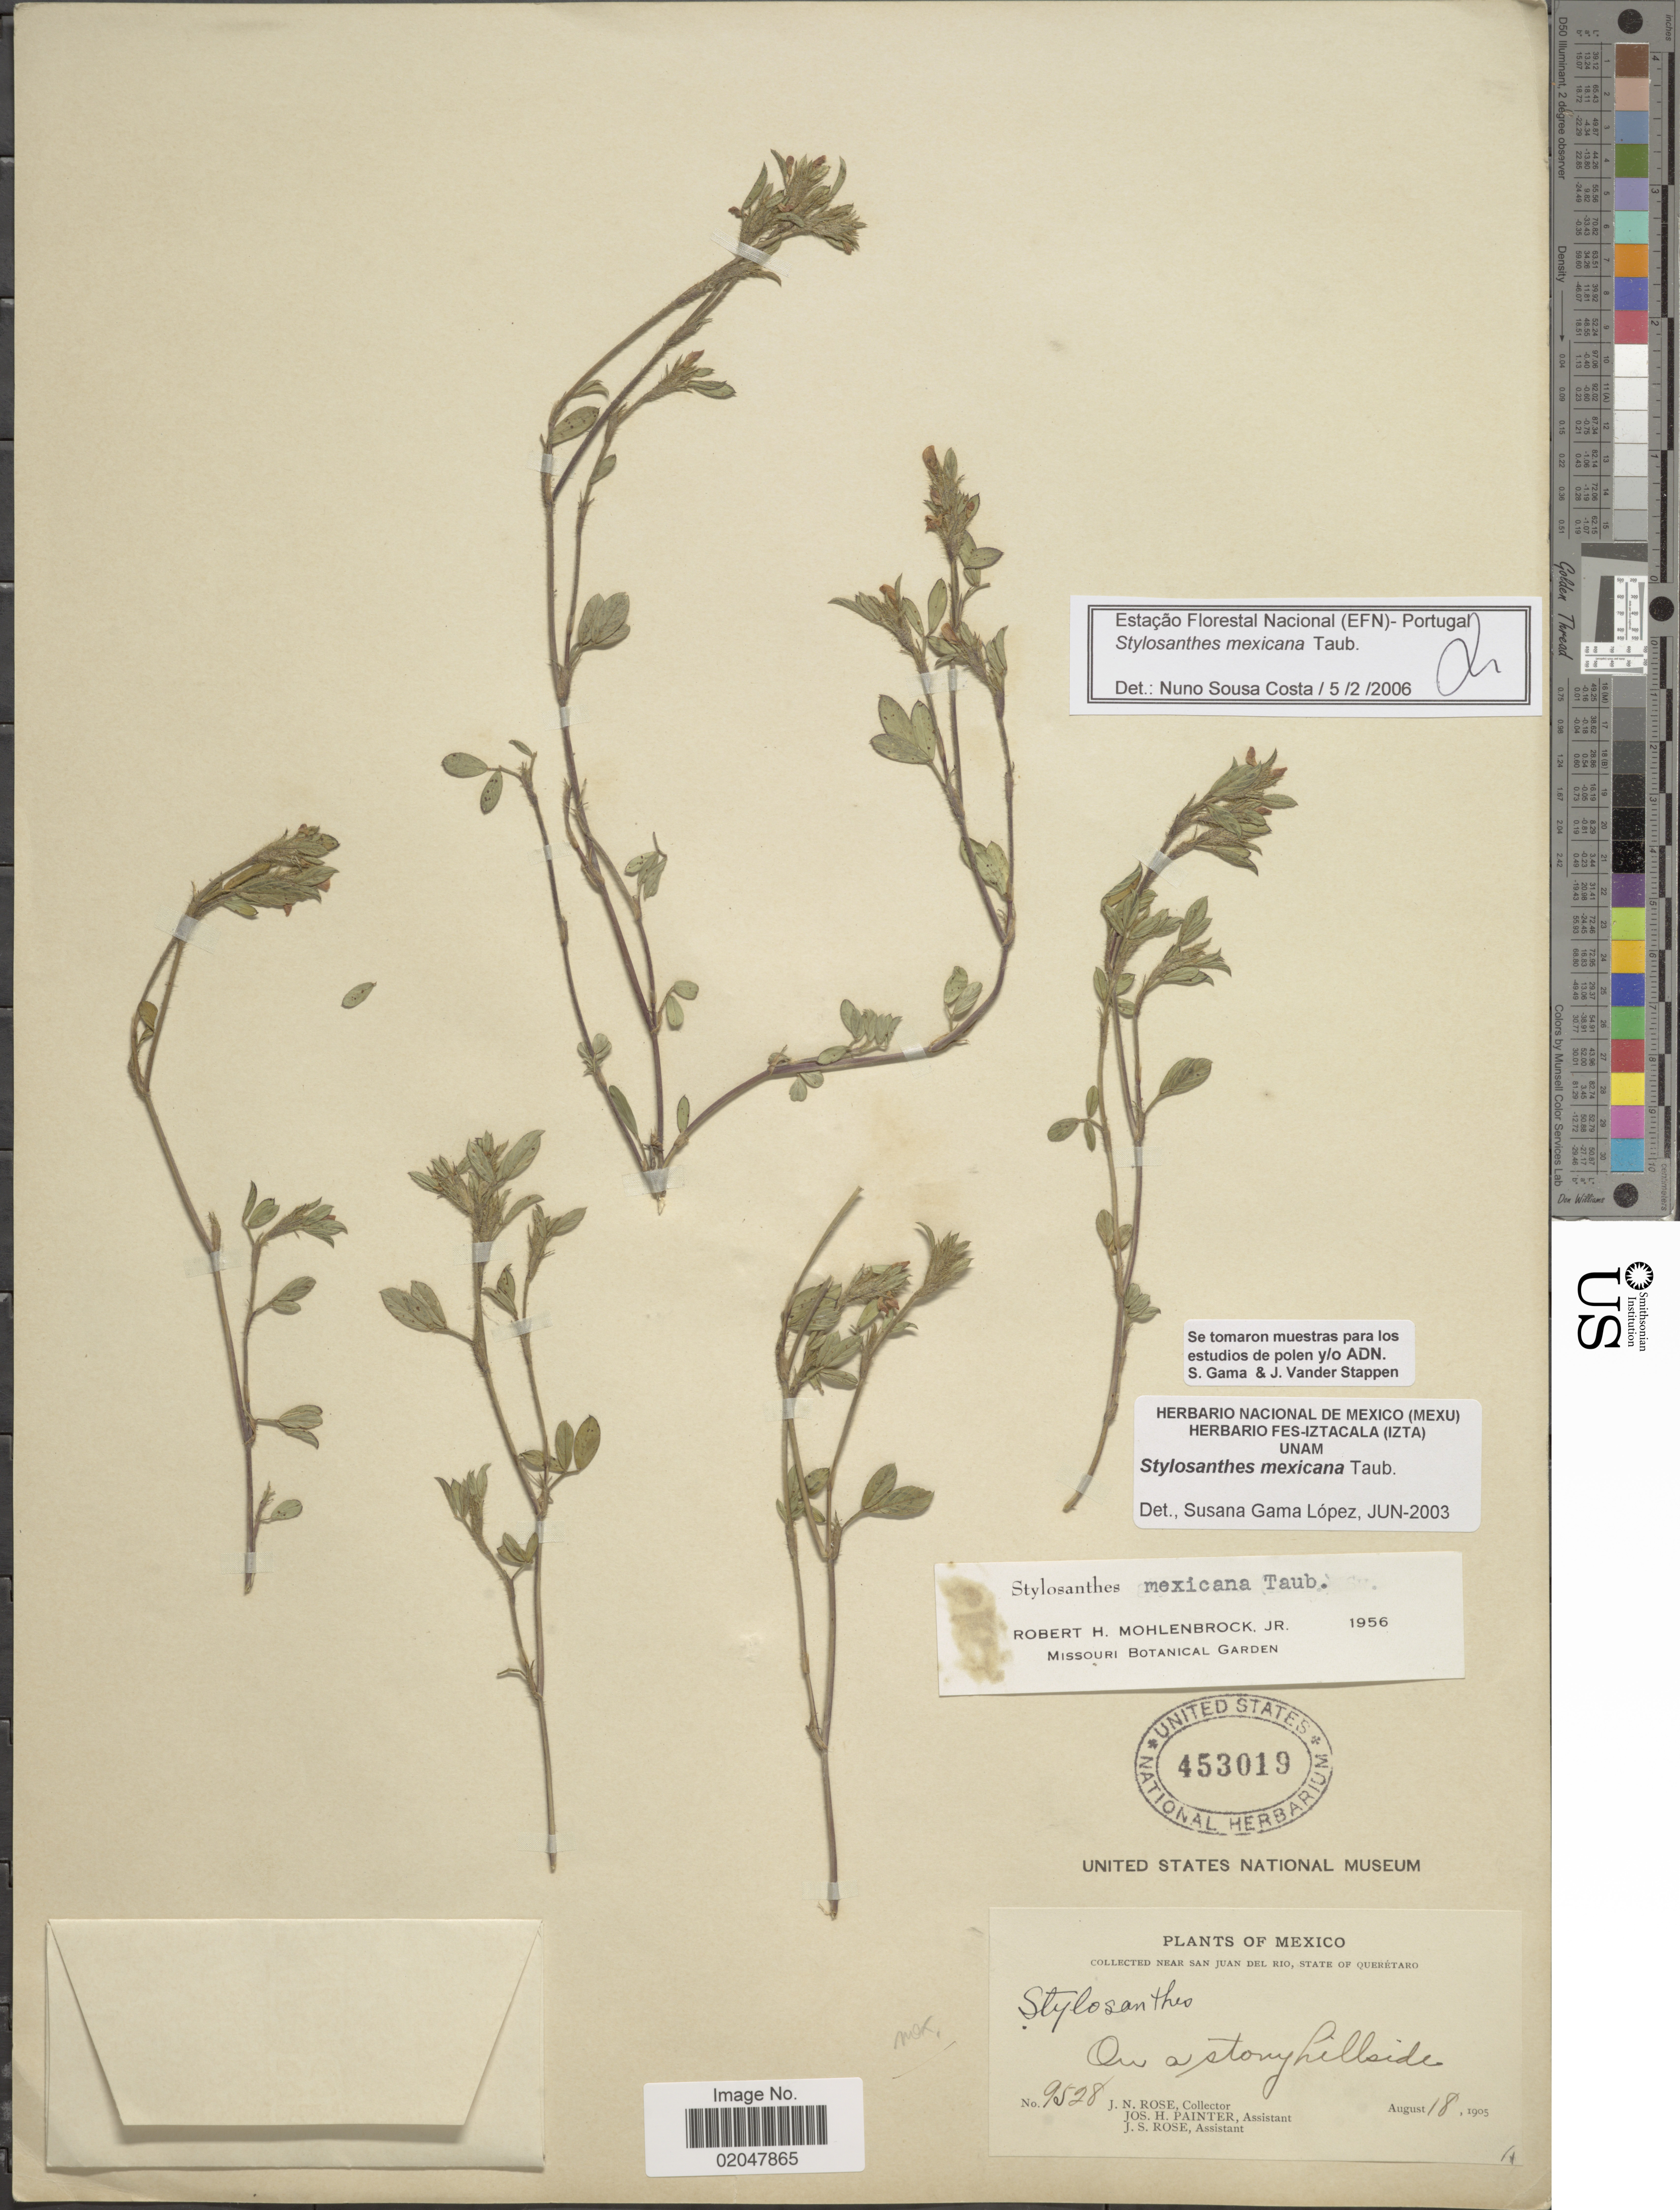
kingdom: Plantae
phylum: Tracheophyta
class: Magnoliopsida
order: Fabales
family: Fabaceae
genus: Stylosanthes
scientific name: Stylosanthes mexicana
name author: Taub.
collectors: J. N. Rose, J. H. Painter & J. S. Rose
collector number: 9528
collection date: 1905-08-18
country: Mexico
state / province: Querétaro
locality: Near San Juan Del Rio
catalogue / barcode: US 453019